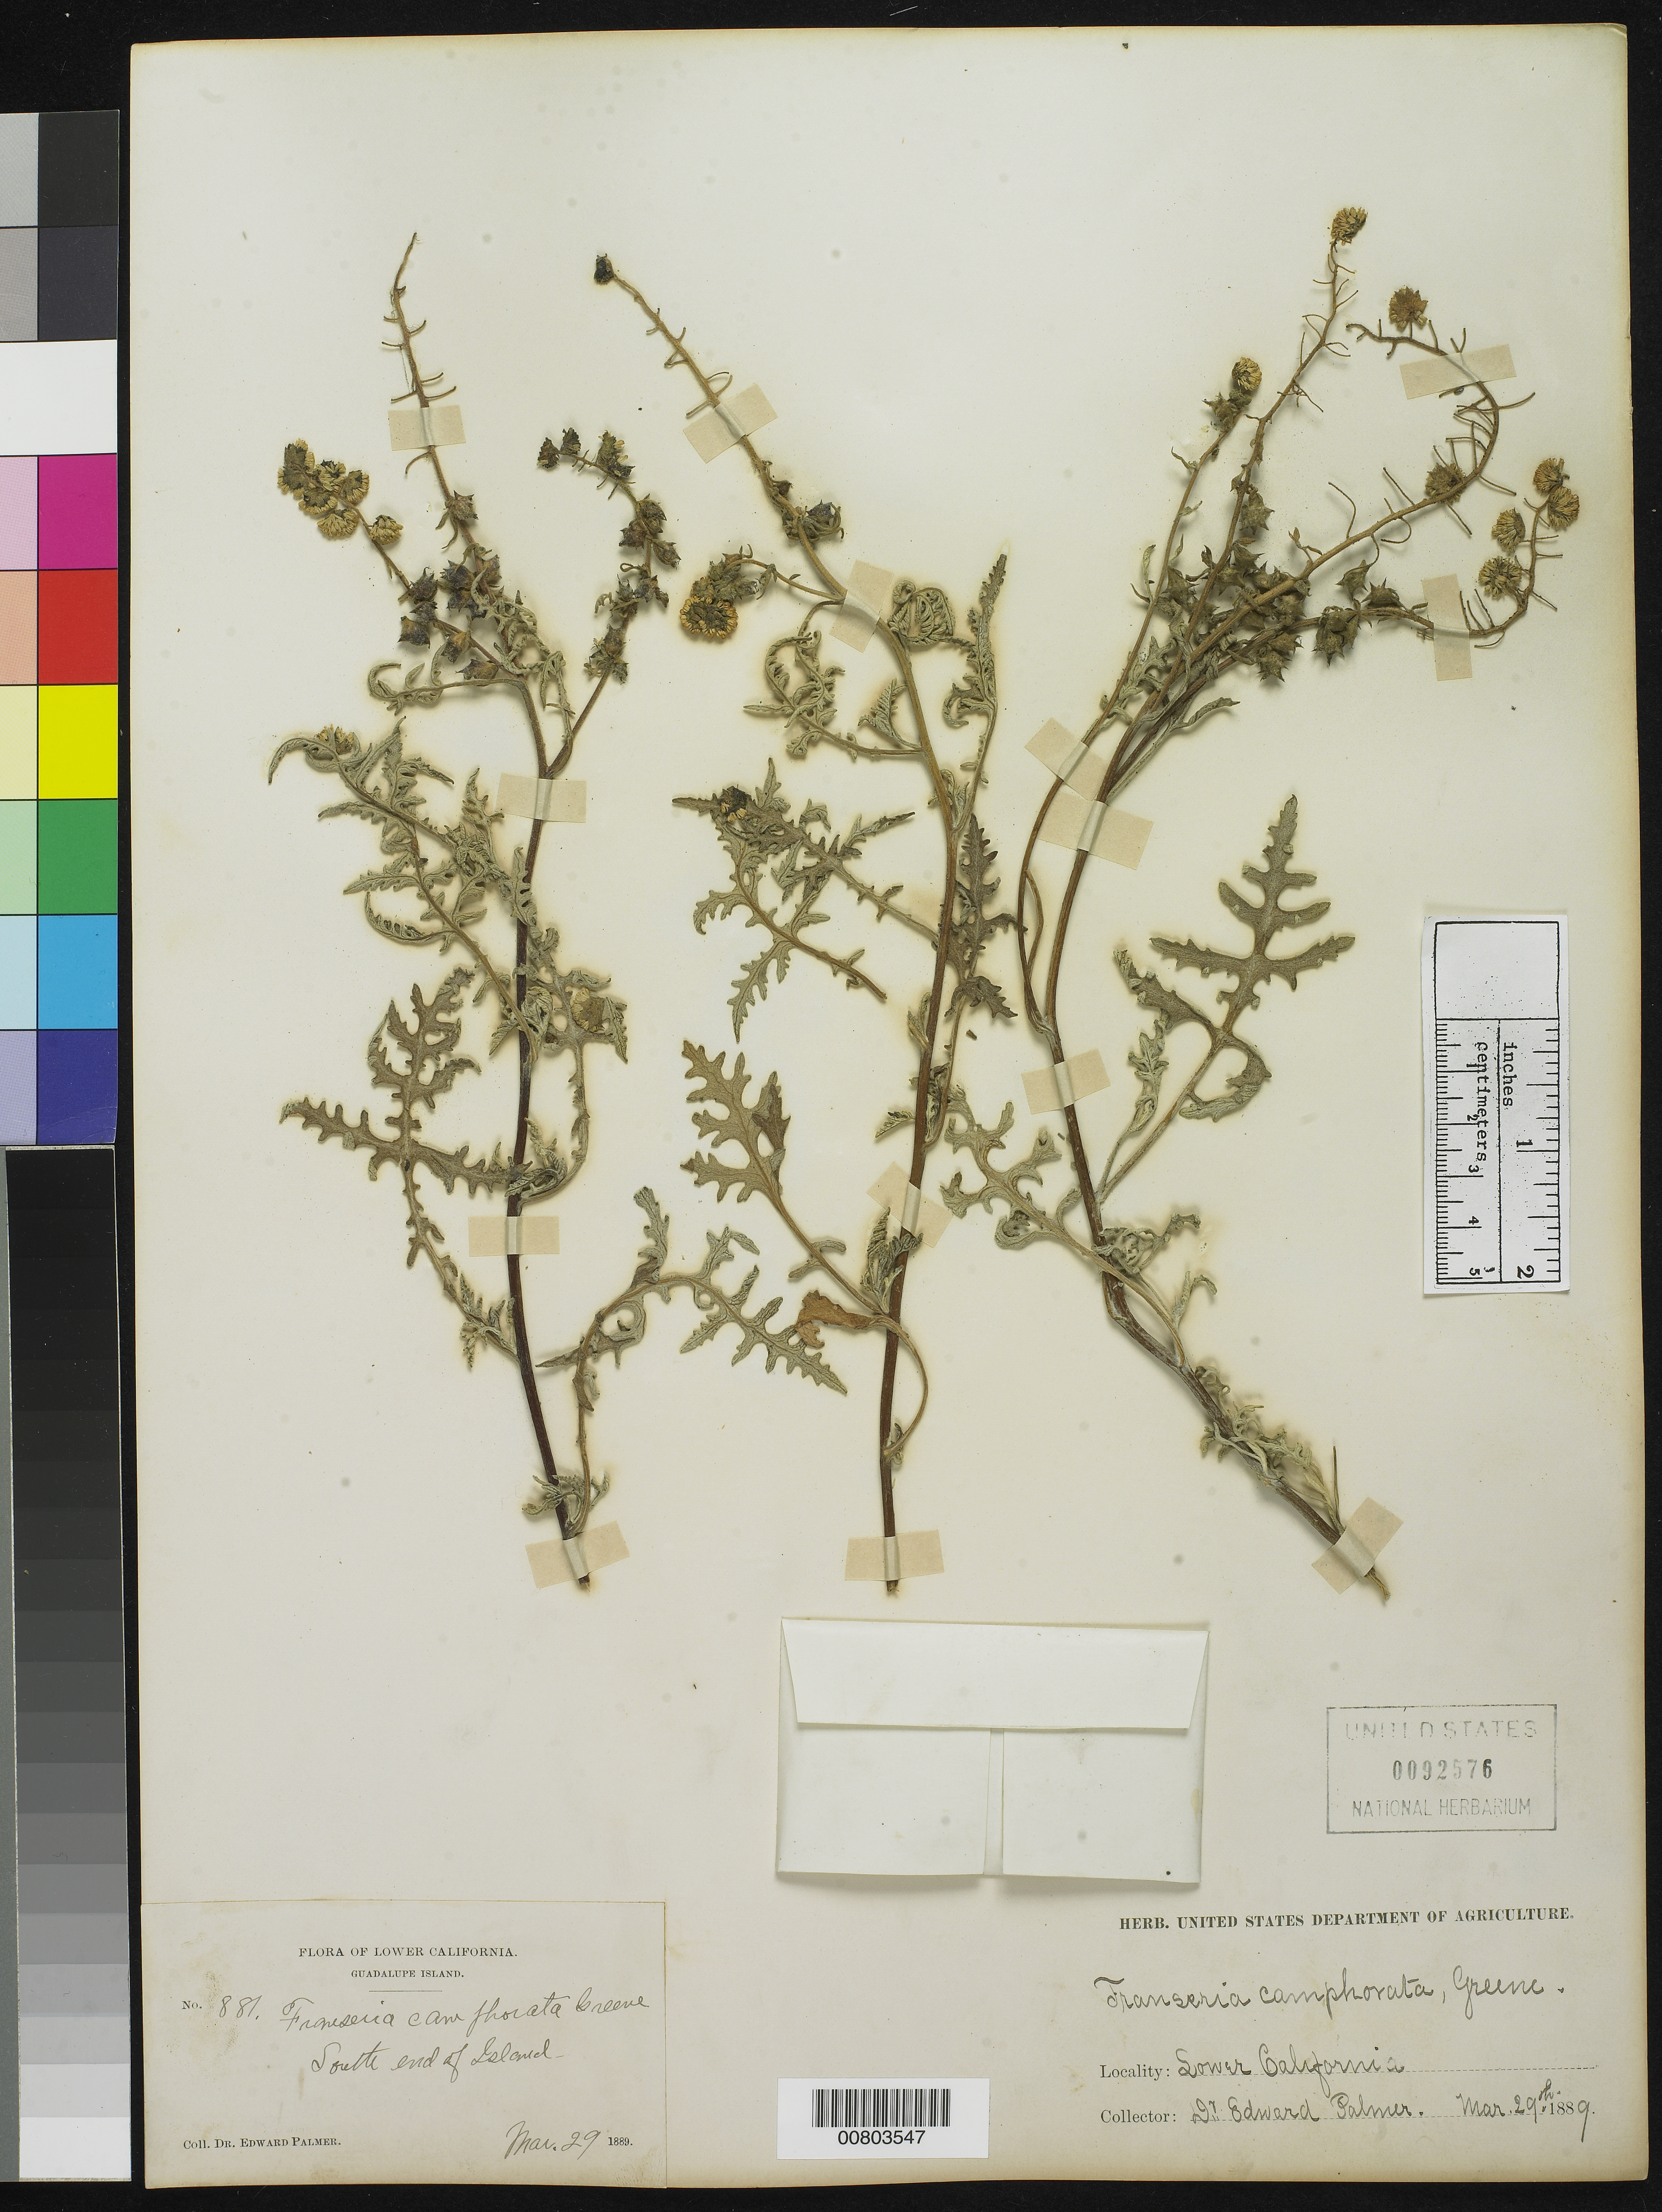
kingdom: Plantae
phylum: Tracheophyta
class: Magnoliopsida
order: Asterales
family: Asteraceae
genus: Franseria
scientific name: Franseria camphorata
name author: Greene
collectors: E. Palmer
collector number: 881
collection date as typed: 29 Mar 1889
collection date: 1889-03-29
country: Mexico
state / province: Baja California Norte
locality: South end of Guadalupe Island, Baja California Norte.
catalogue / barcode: US 92576